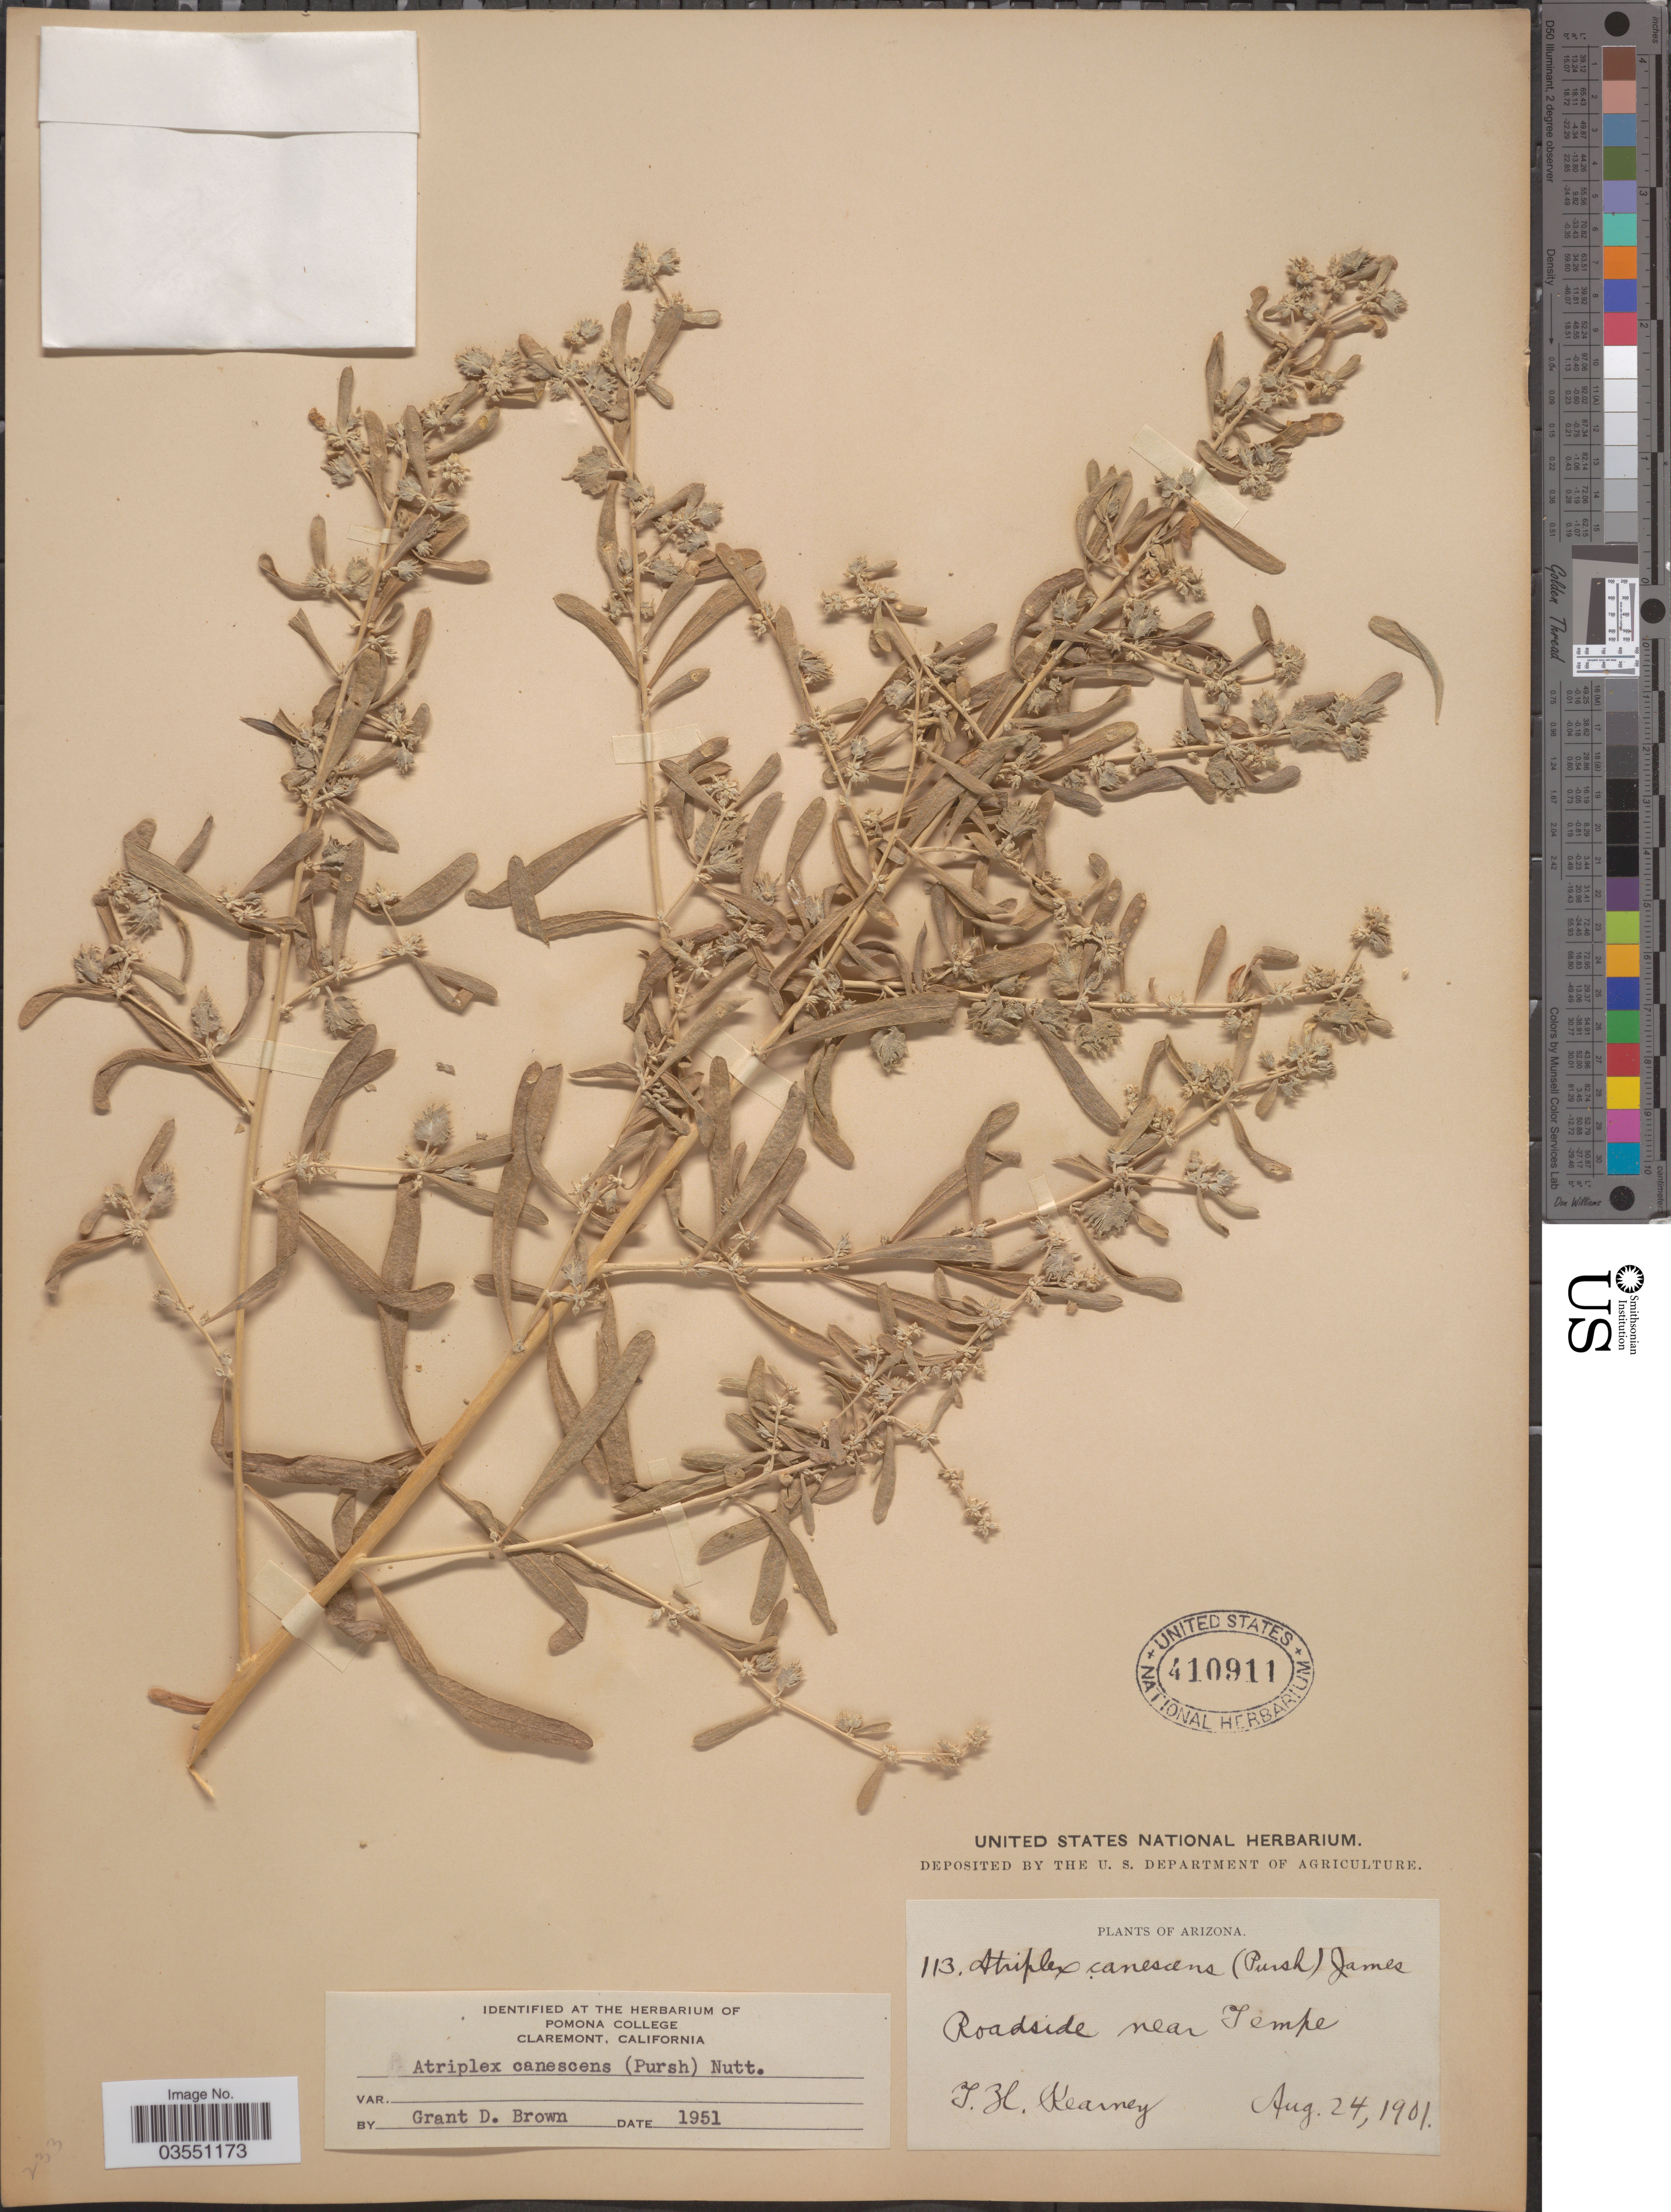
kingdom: Plantae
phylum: Tracheophyta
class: Magnoliopsida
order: Caryophyllales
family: Amaranthaceae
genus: Atriplex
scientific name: Atriplex canescens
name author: (Pursh) Nutt.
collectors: T. H. Kearney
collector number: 113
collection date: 1901-08-24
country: United States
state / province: Arizona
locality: Roadside near Tempe.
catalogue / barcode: US 410911